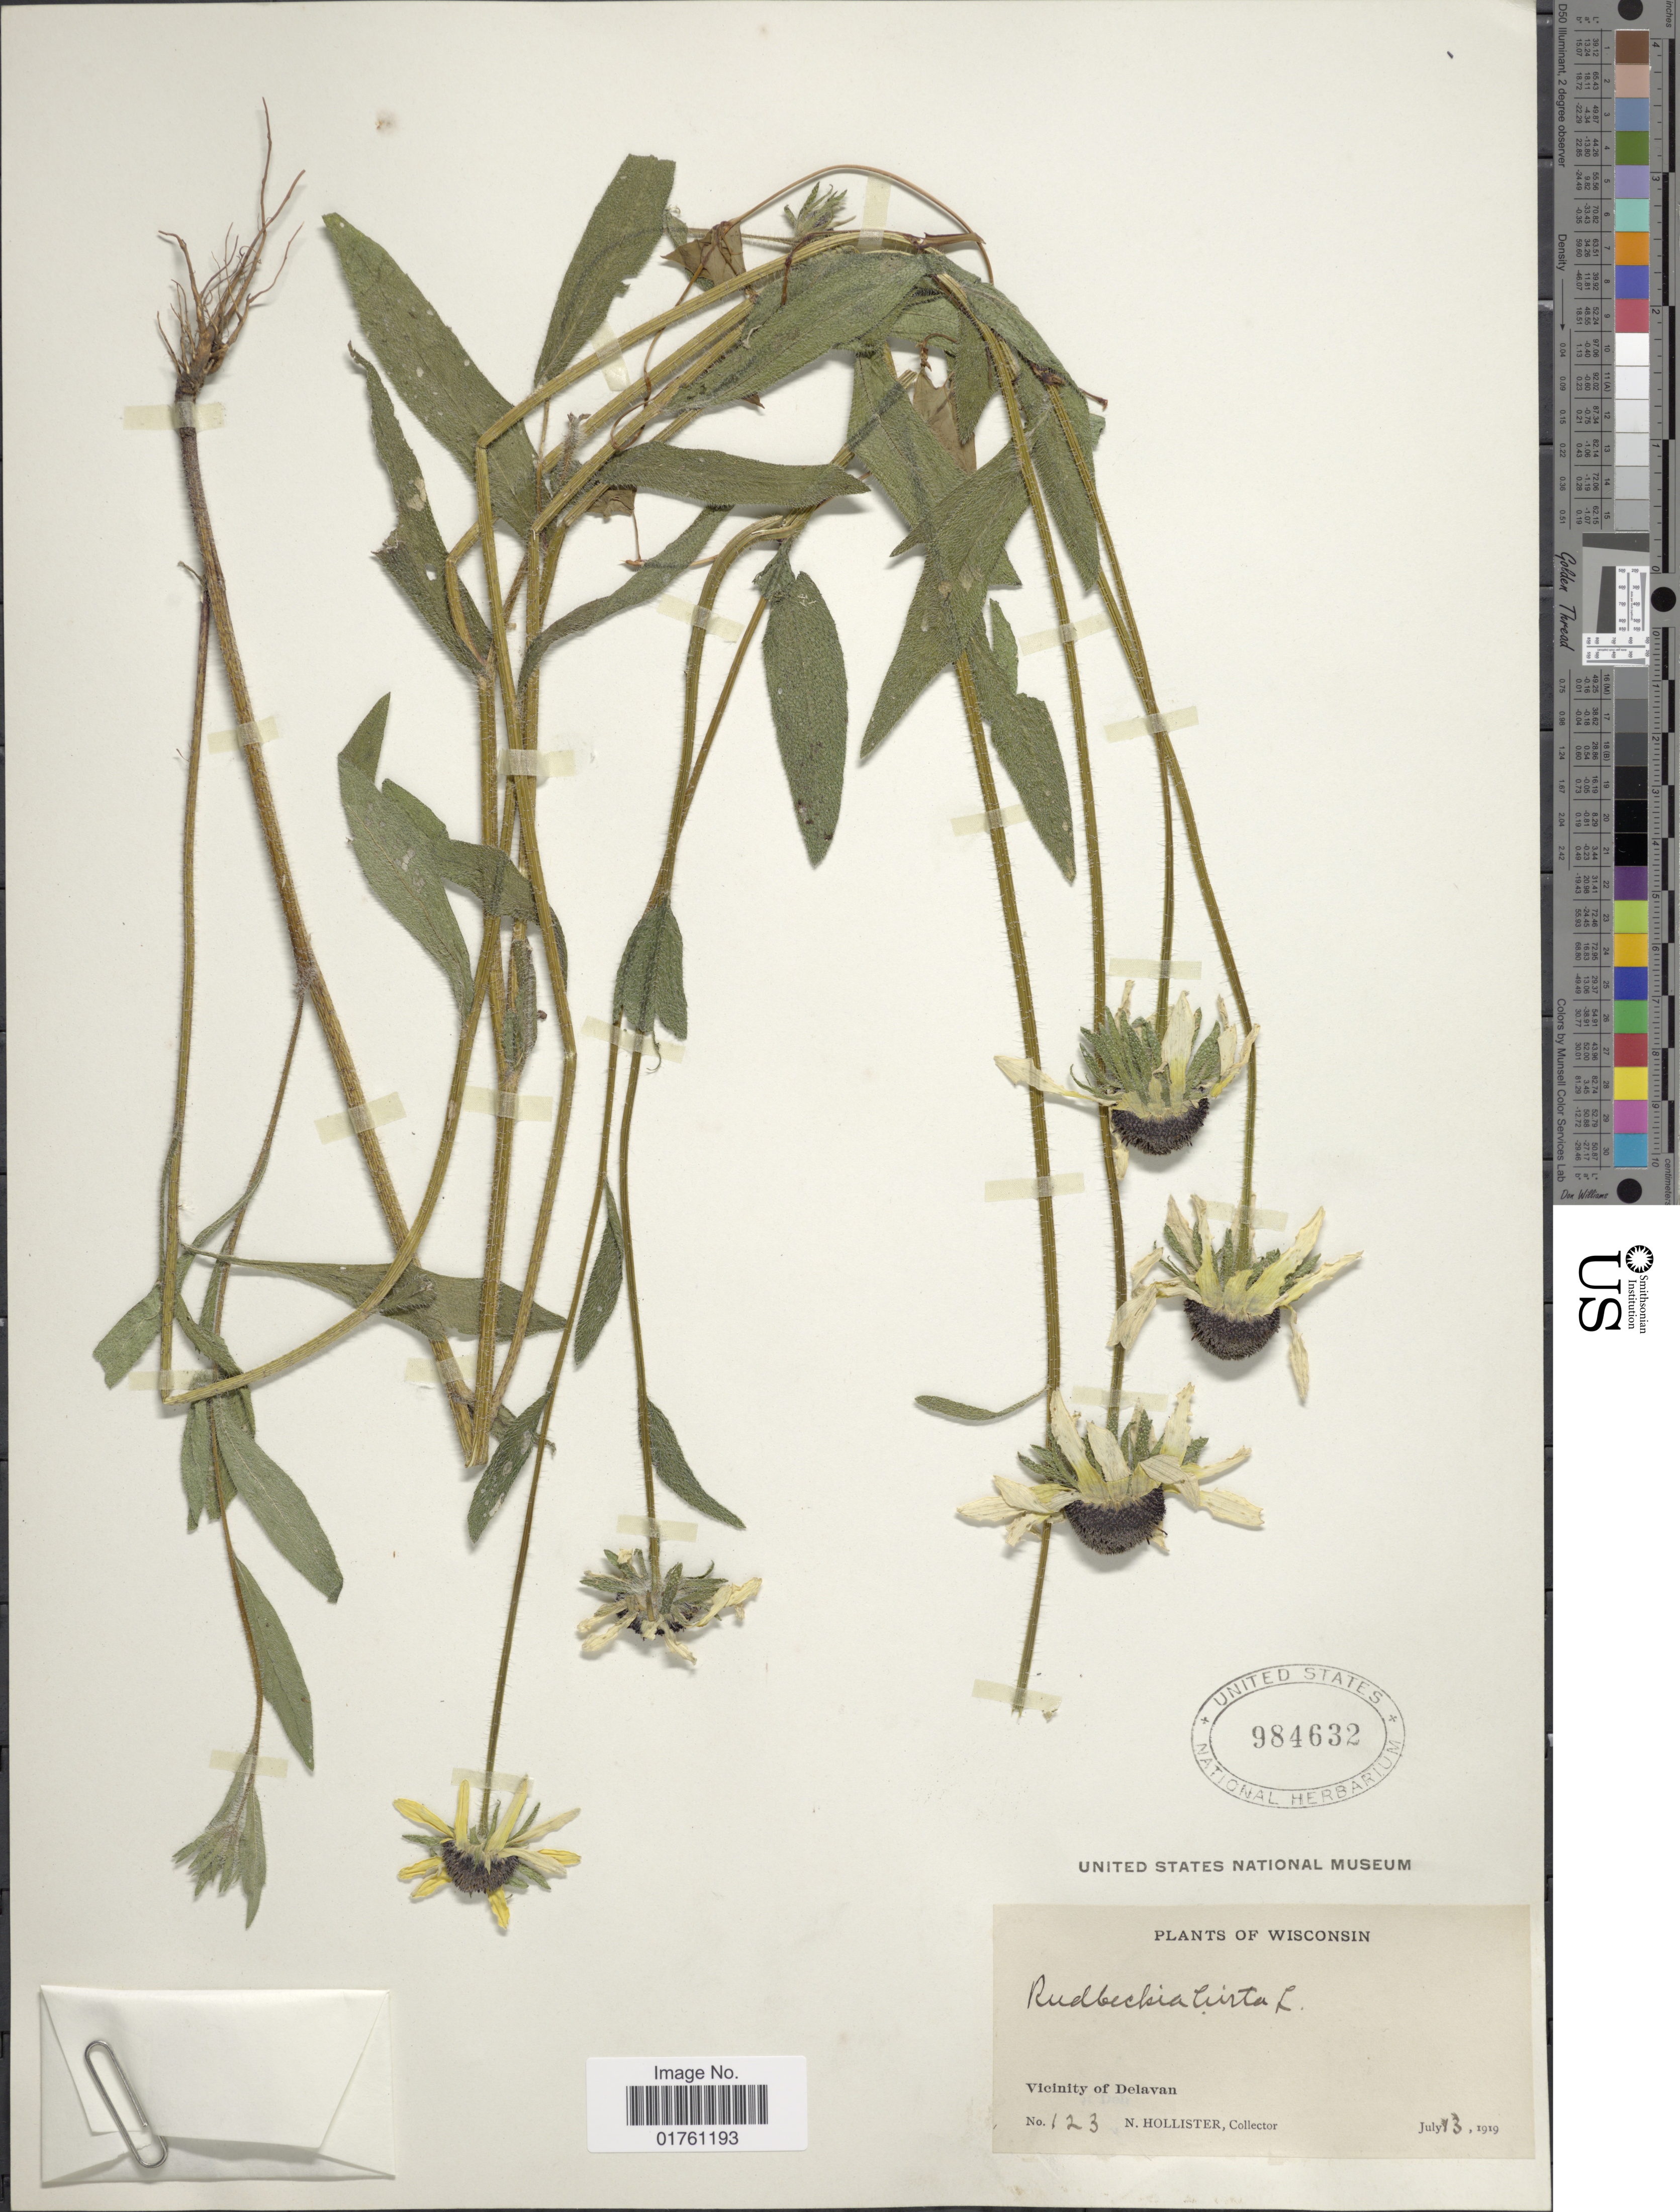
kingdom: Plantae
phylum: Tracheophyta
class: Magnoliopsida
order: Asterales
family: Asteraceae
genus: Rudbeckia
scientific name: Rudbeckia hirta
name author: L.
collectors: N. Hollister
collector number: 123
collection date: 1919-07-13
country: United States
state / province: Wisconsin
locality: Vicinity of Delavan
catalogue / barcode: US 984632